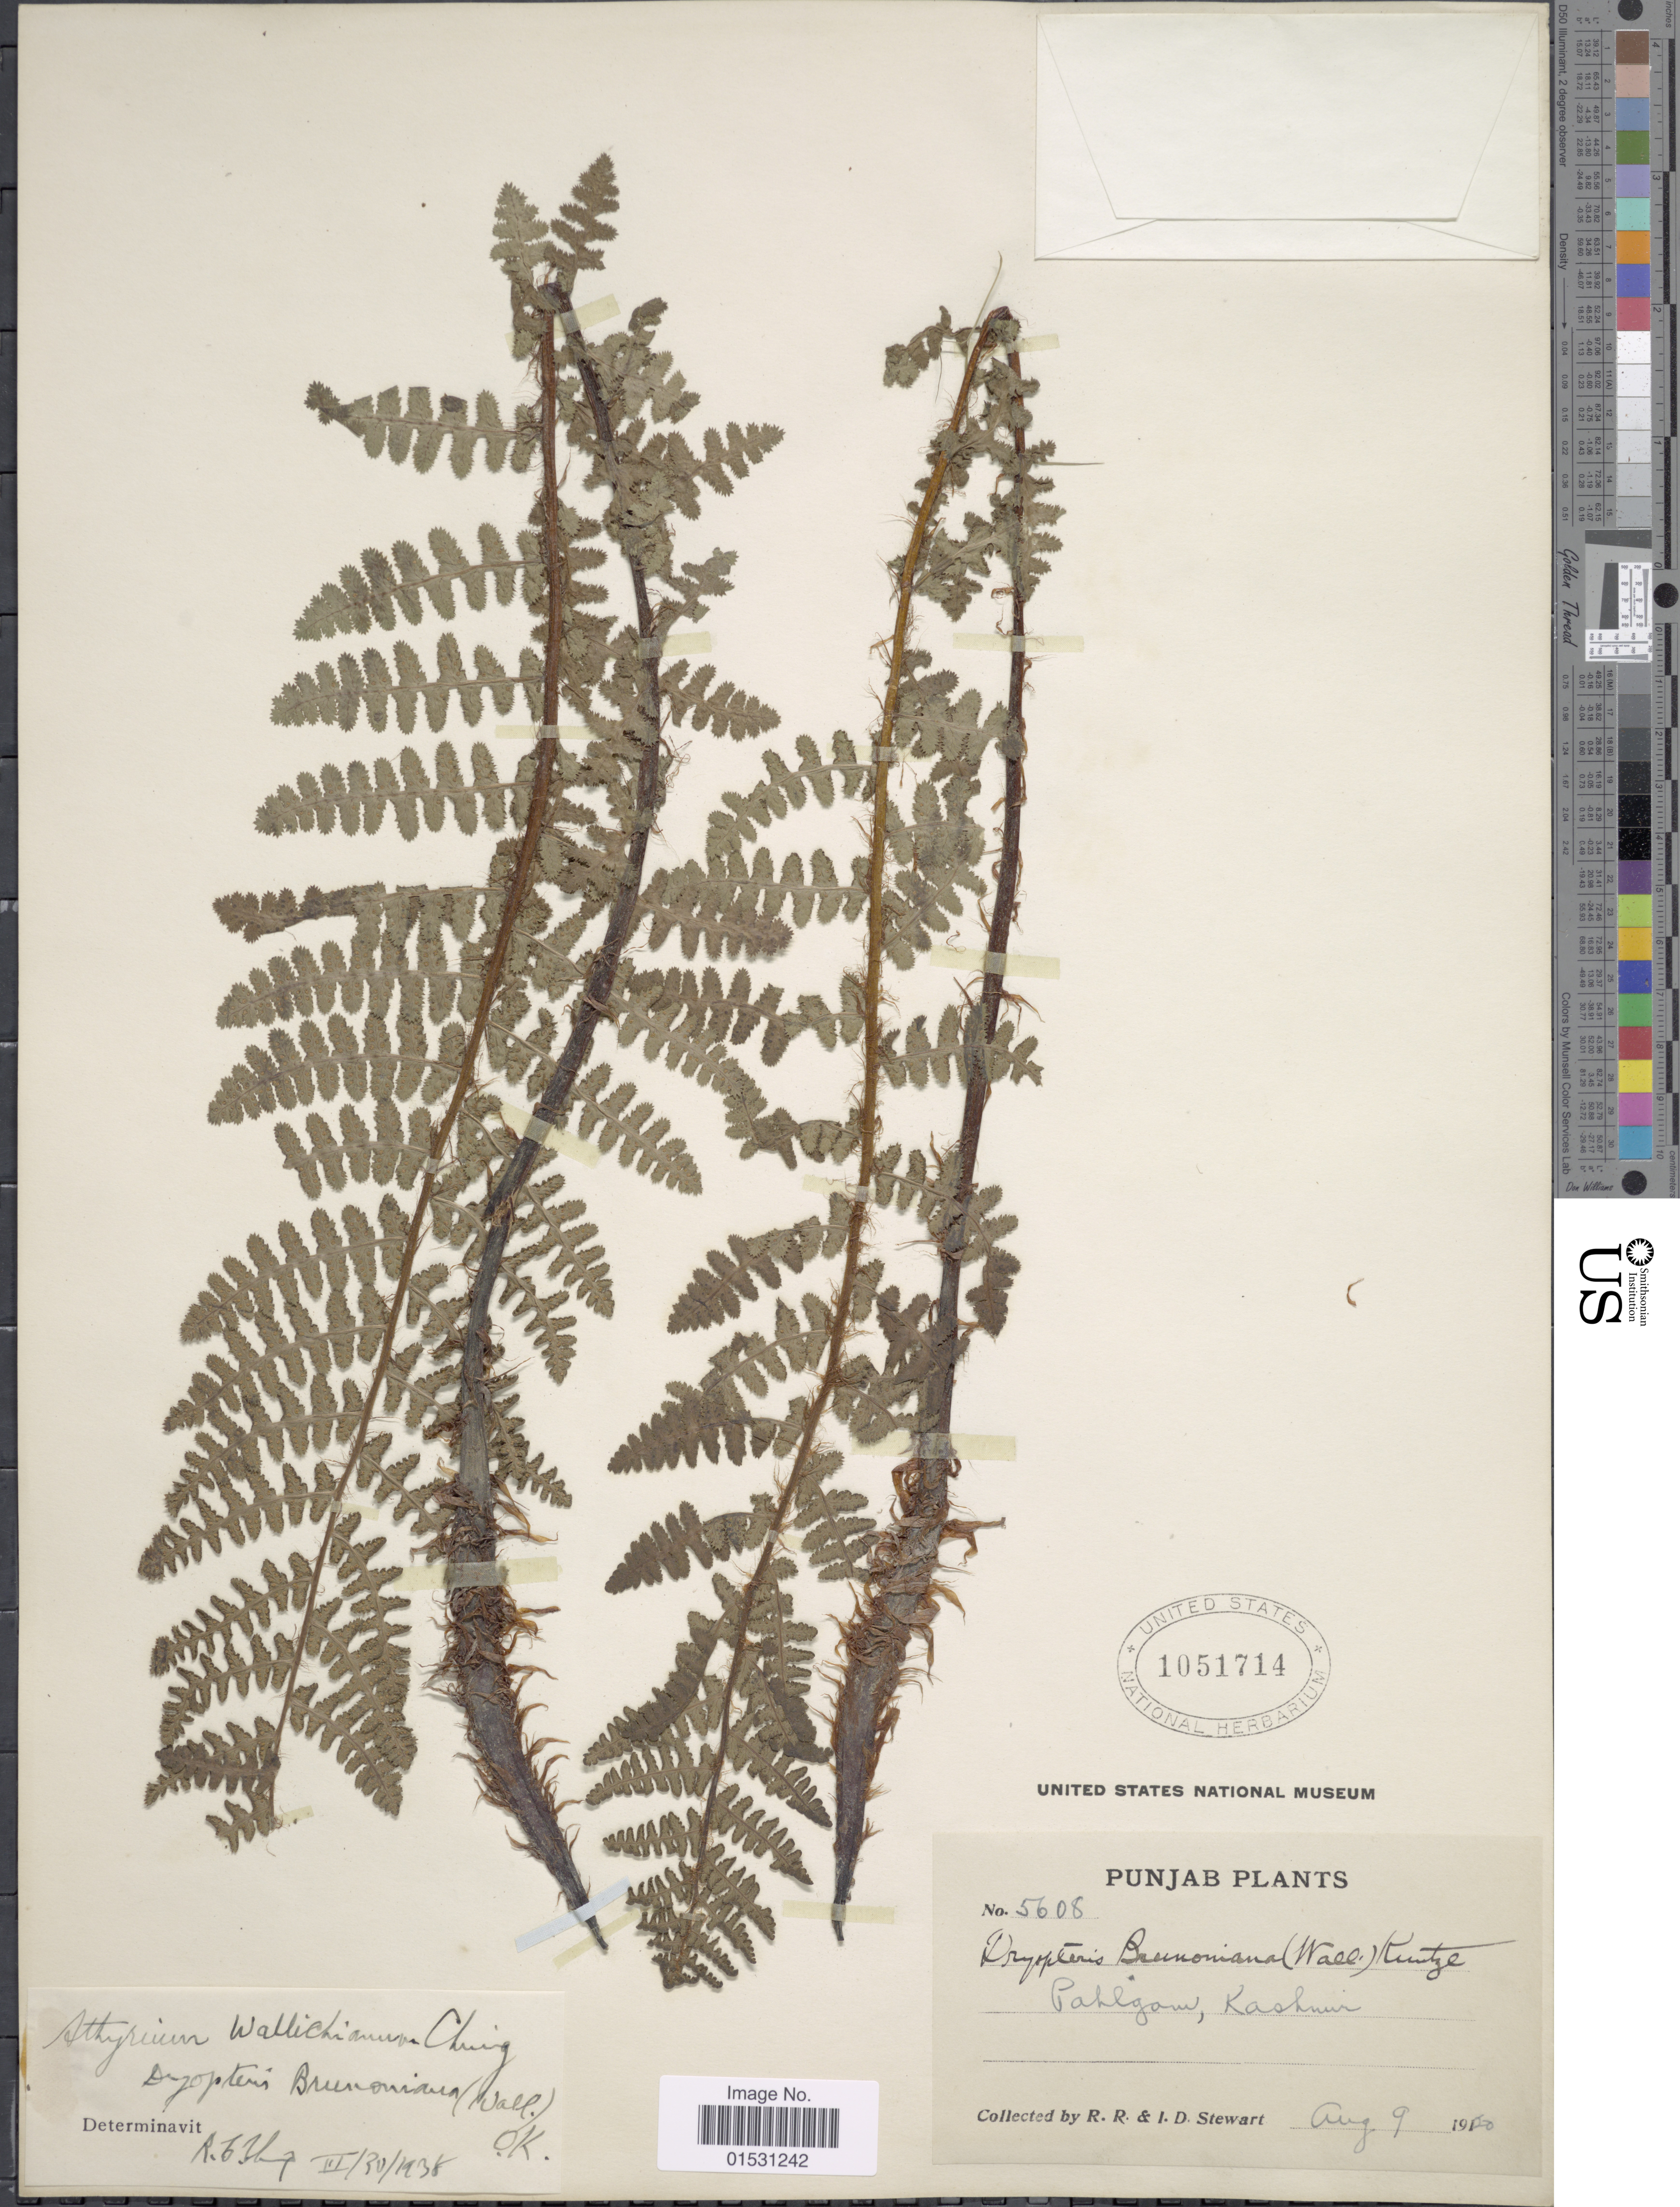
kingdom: Plantae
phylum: Tracheophyta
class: Polypodiopsida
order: Polypodiales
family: Athyriaceae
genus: Athyrium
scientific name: Athyrium wallickianum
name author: Ching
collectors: R. R. Stewart & I. Stewart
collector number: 5608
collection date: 1920-08-09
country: India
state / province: Punjab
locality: Pahlgam, Kashmir.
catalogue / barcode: US 1051714